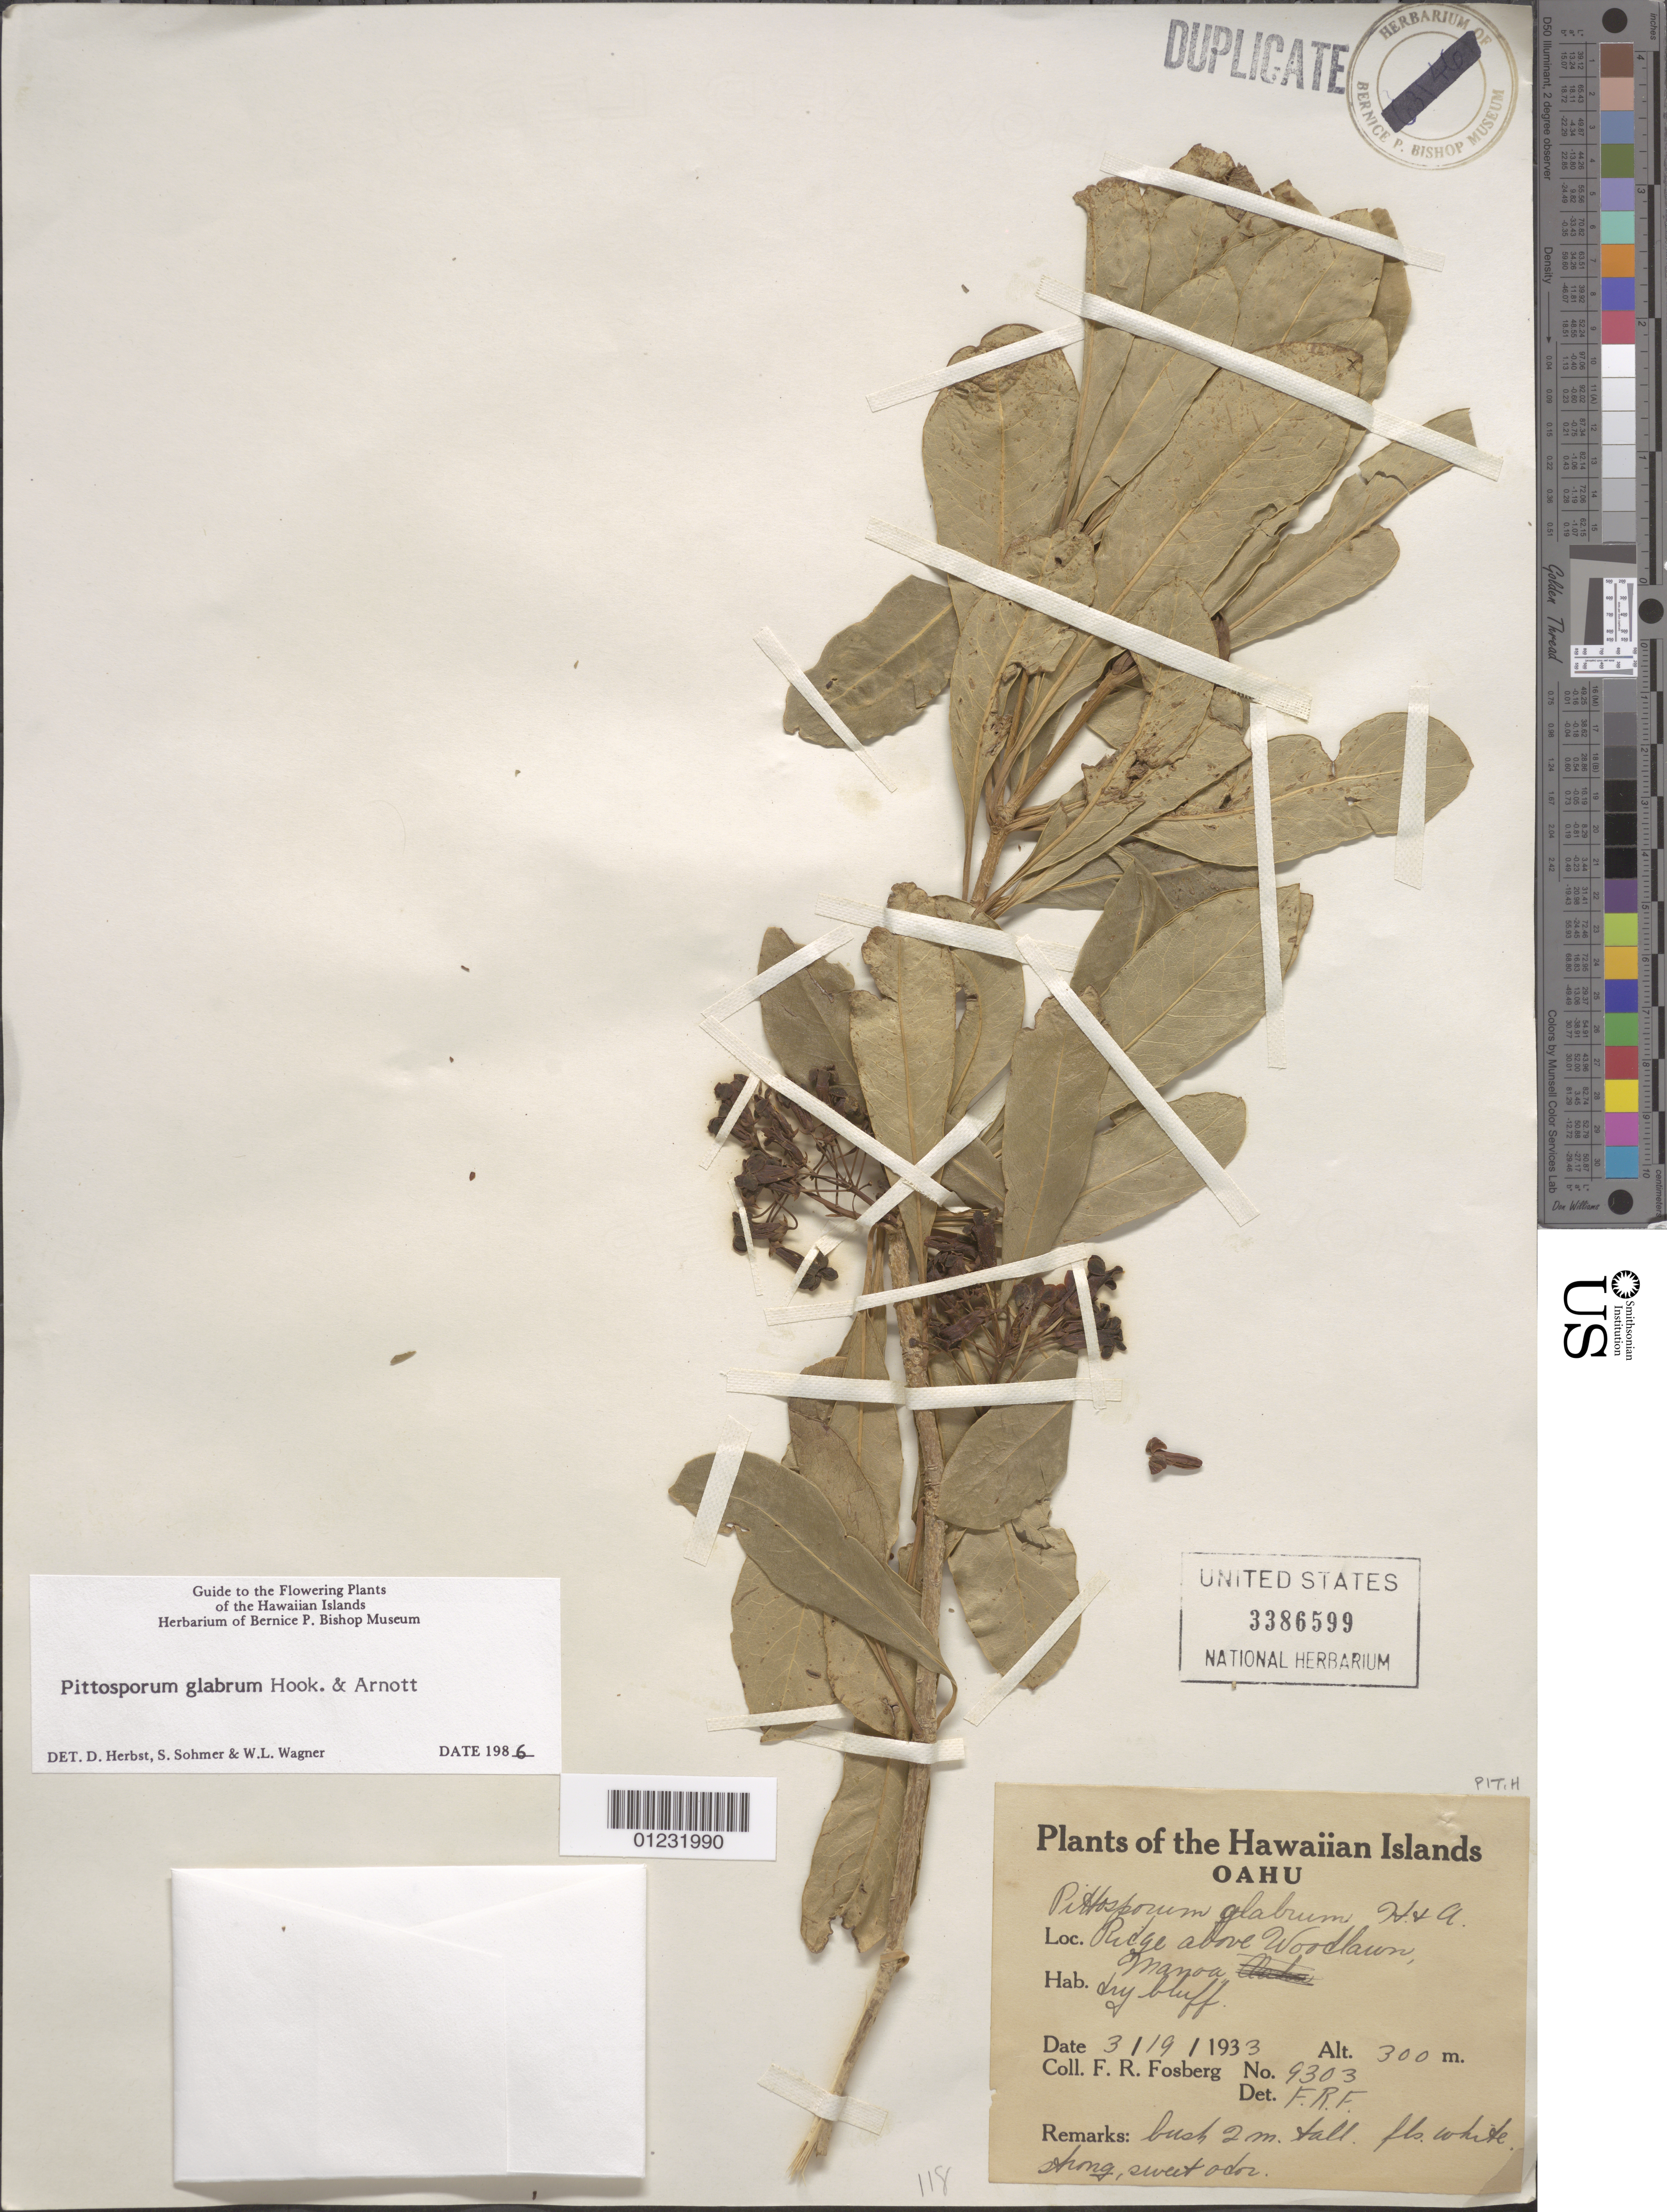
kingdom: Plantae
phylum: Tracheophyta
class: Magnoliopsida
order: Apiales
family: Pittosporaceae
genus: Pittosporum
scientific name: Pittosporum glabrum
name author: Hook. & Arn.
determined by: Herbst, D. R.; Sohmer, S. H.; Wagner, W. L.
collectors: F. R. Fosberg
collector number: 9303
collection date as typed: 19 Mar 1933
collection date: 1933-03-19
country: United States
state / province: Hawaii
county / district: Honolulu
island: Oahu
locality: Ridge above Woodlawn, Manoa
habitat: Dry bluff.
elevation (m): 300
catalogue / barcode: US 3386599